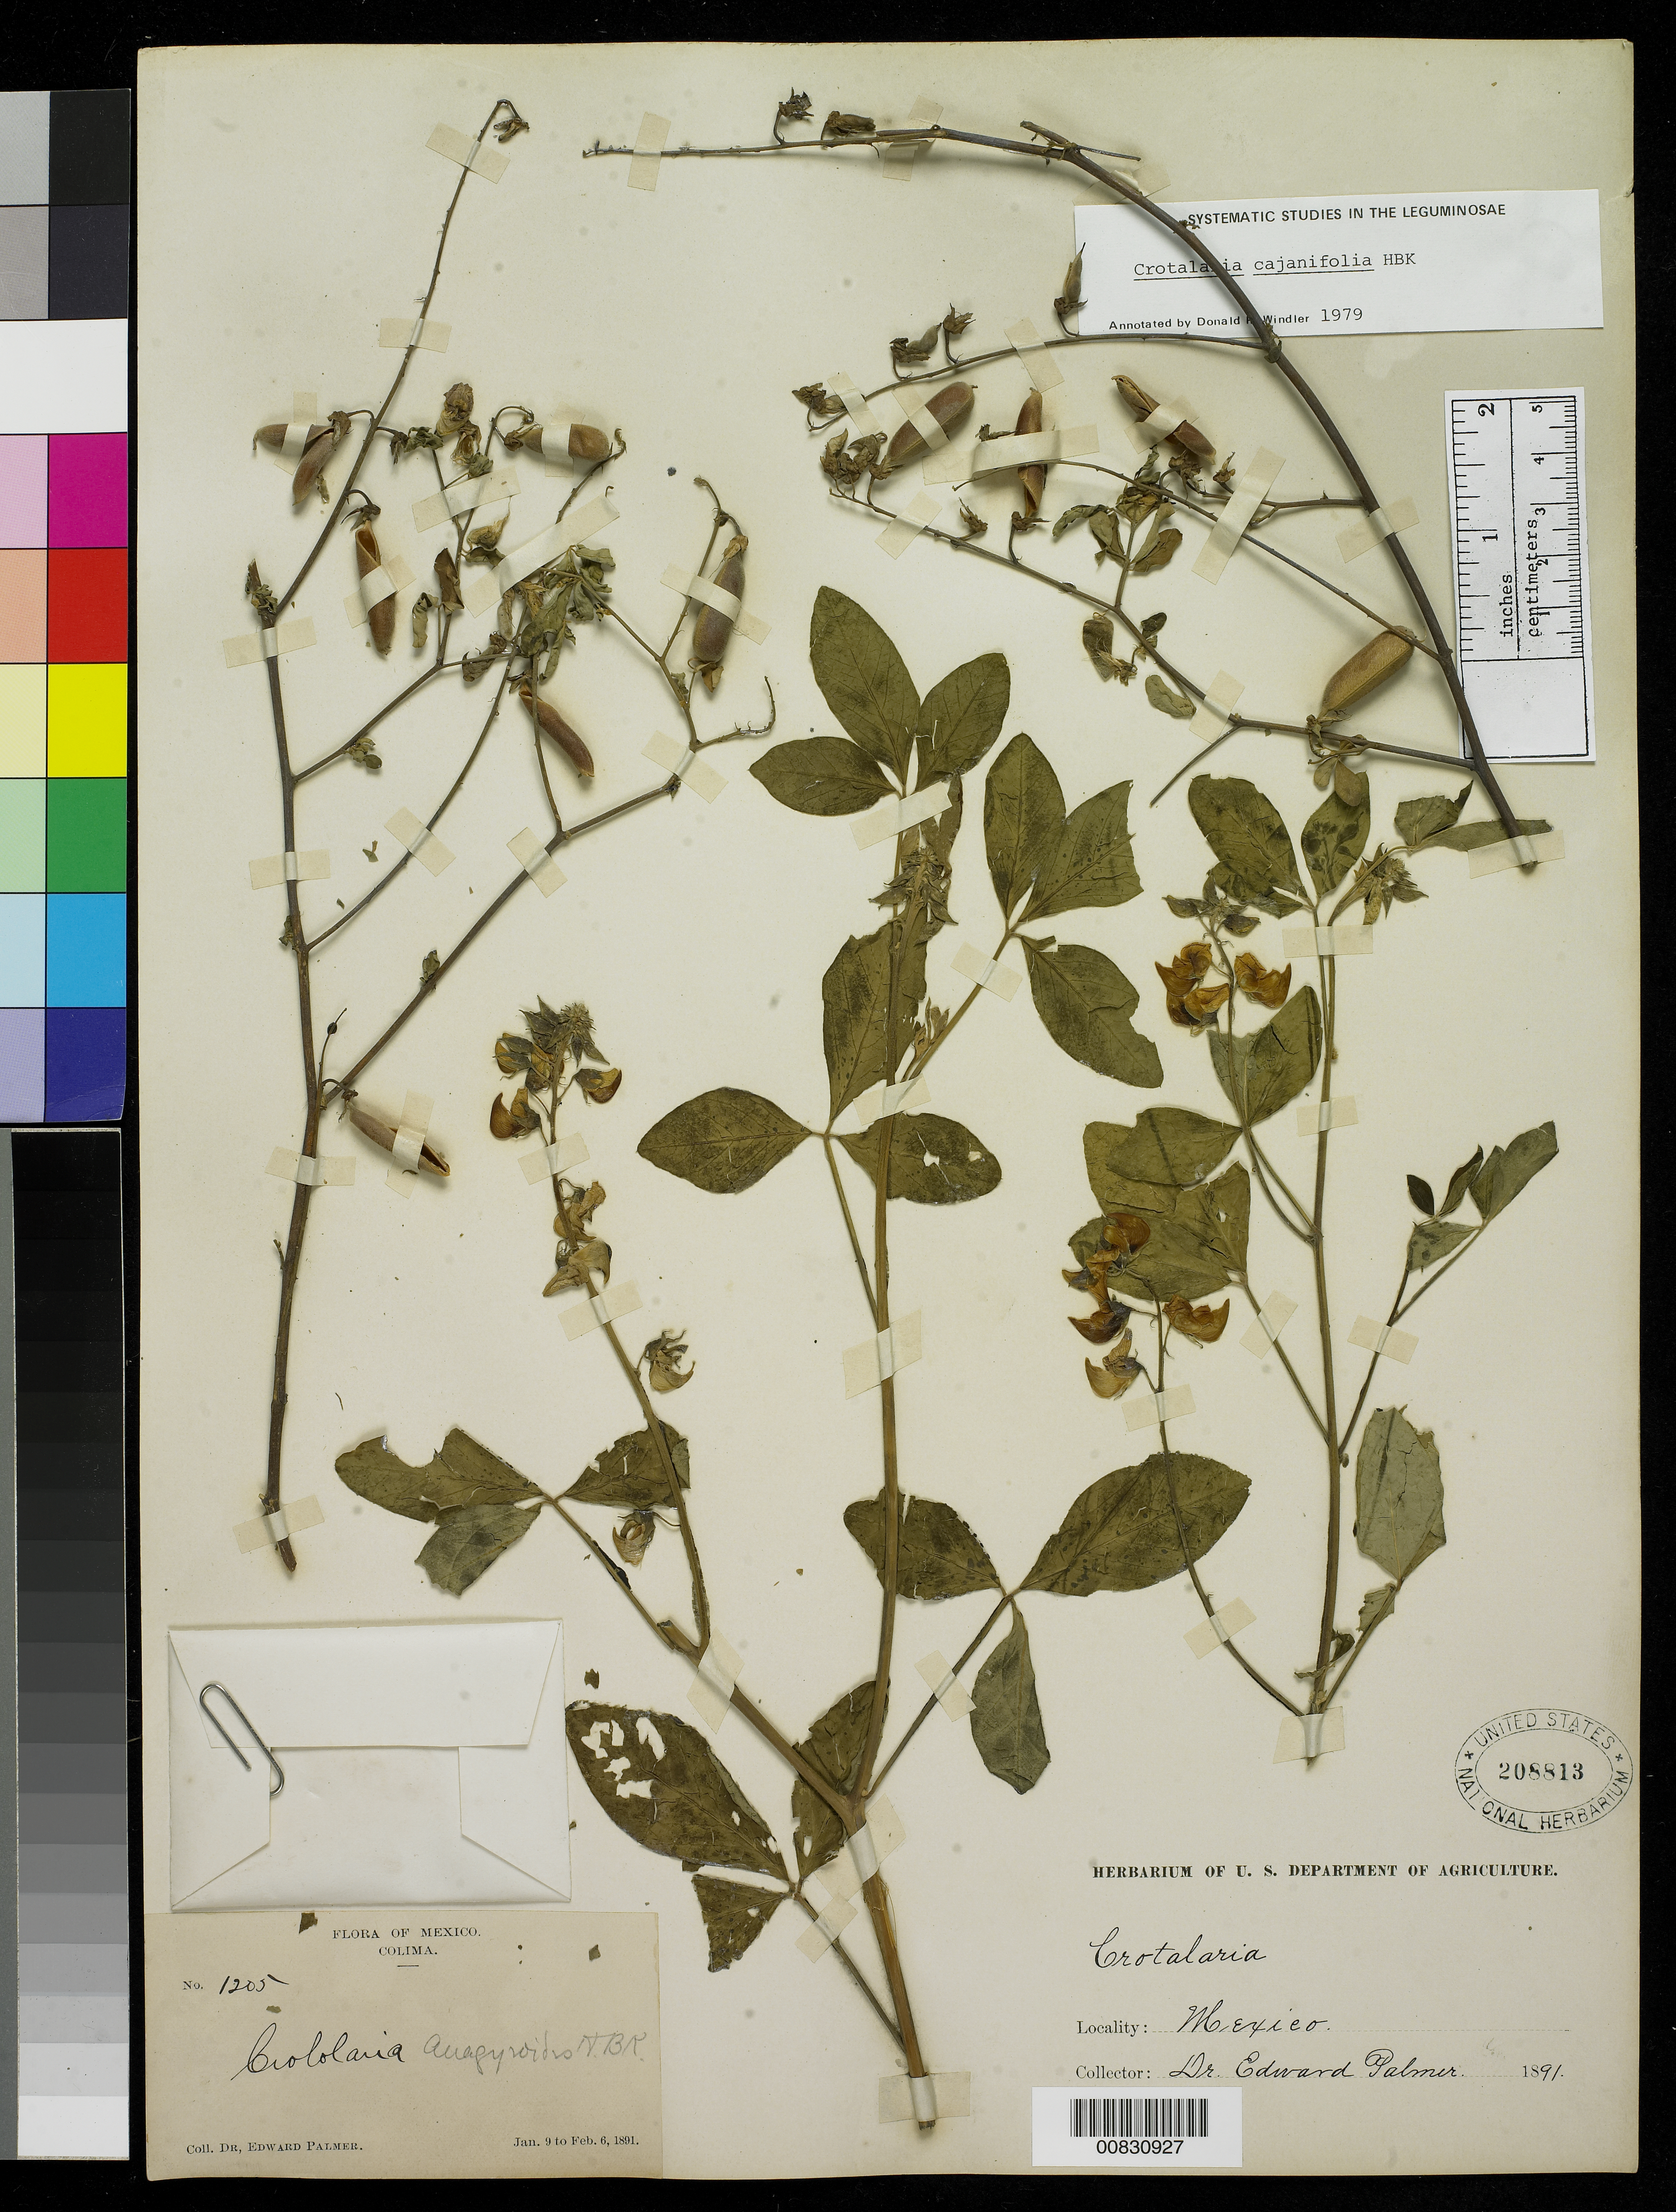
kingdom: Plantae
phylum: Tracheophyta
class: Magnoliopsida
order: Fabales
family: Fabaceae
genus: Crotalaria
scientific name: Crotalaria cajanifolia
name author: Kunth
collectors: E. Palmer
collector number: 1205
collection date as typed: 09 Jan 1891 to 06 Feb 1891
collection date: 1891-01-09/1891-02-06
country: Mexico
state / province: Colima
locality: Colima.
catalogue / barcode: US 208813